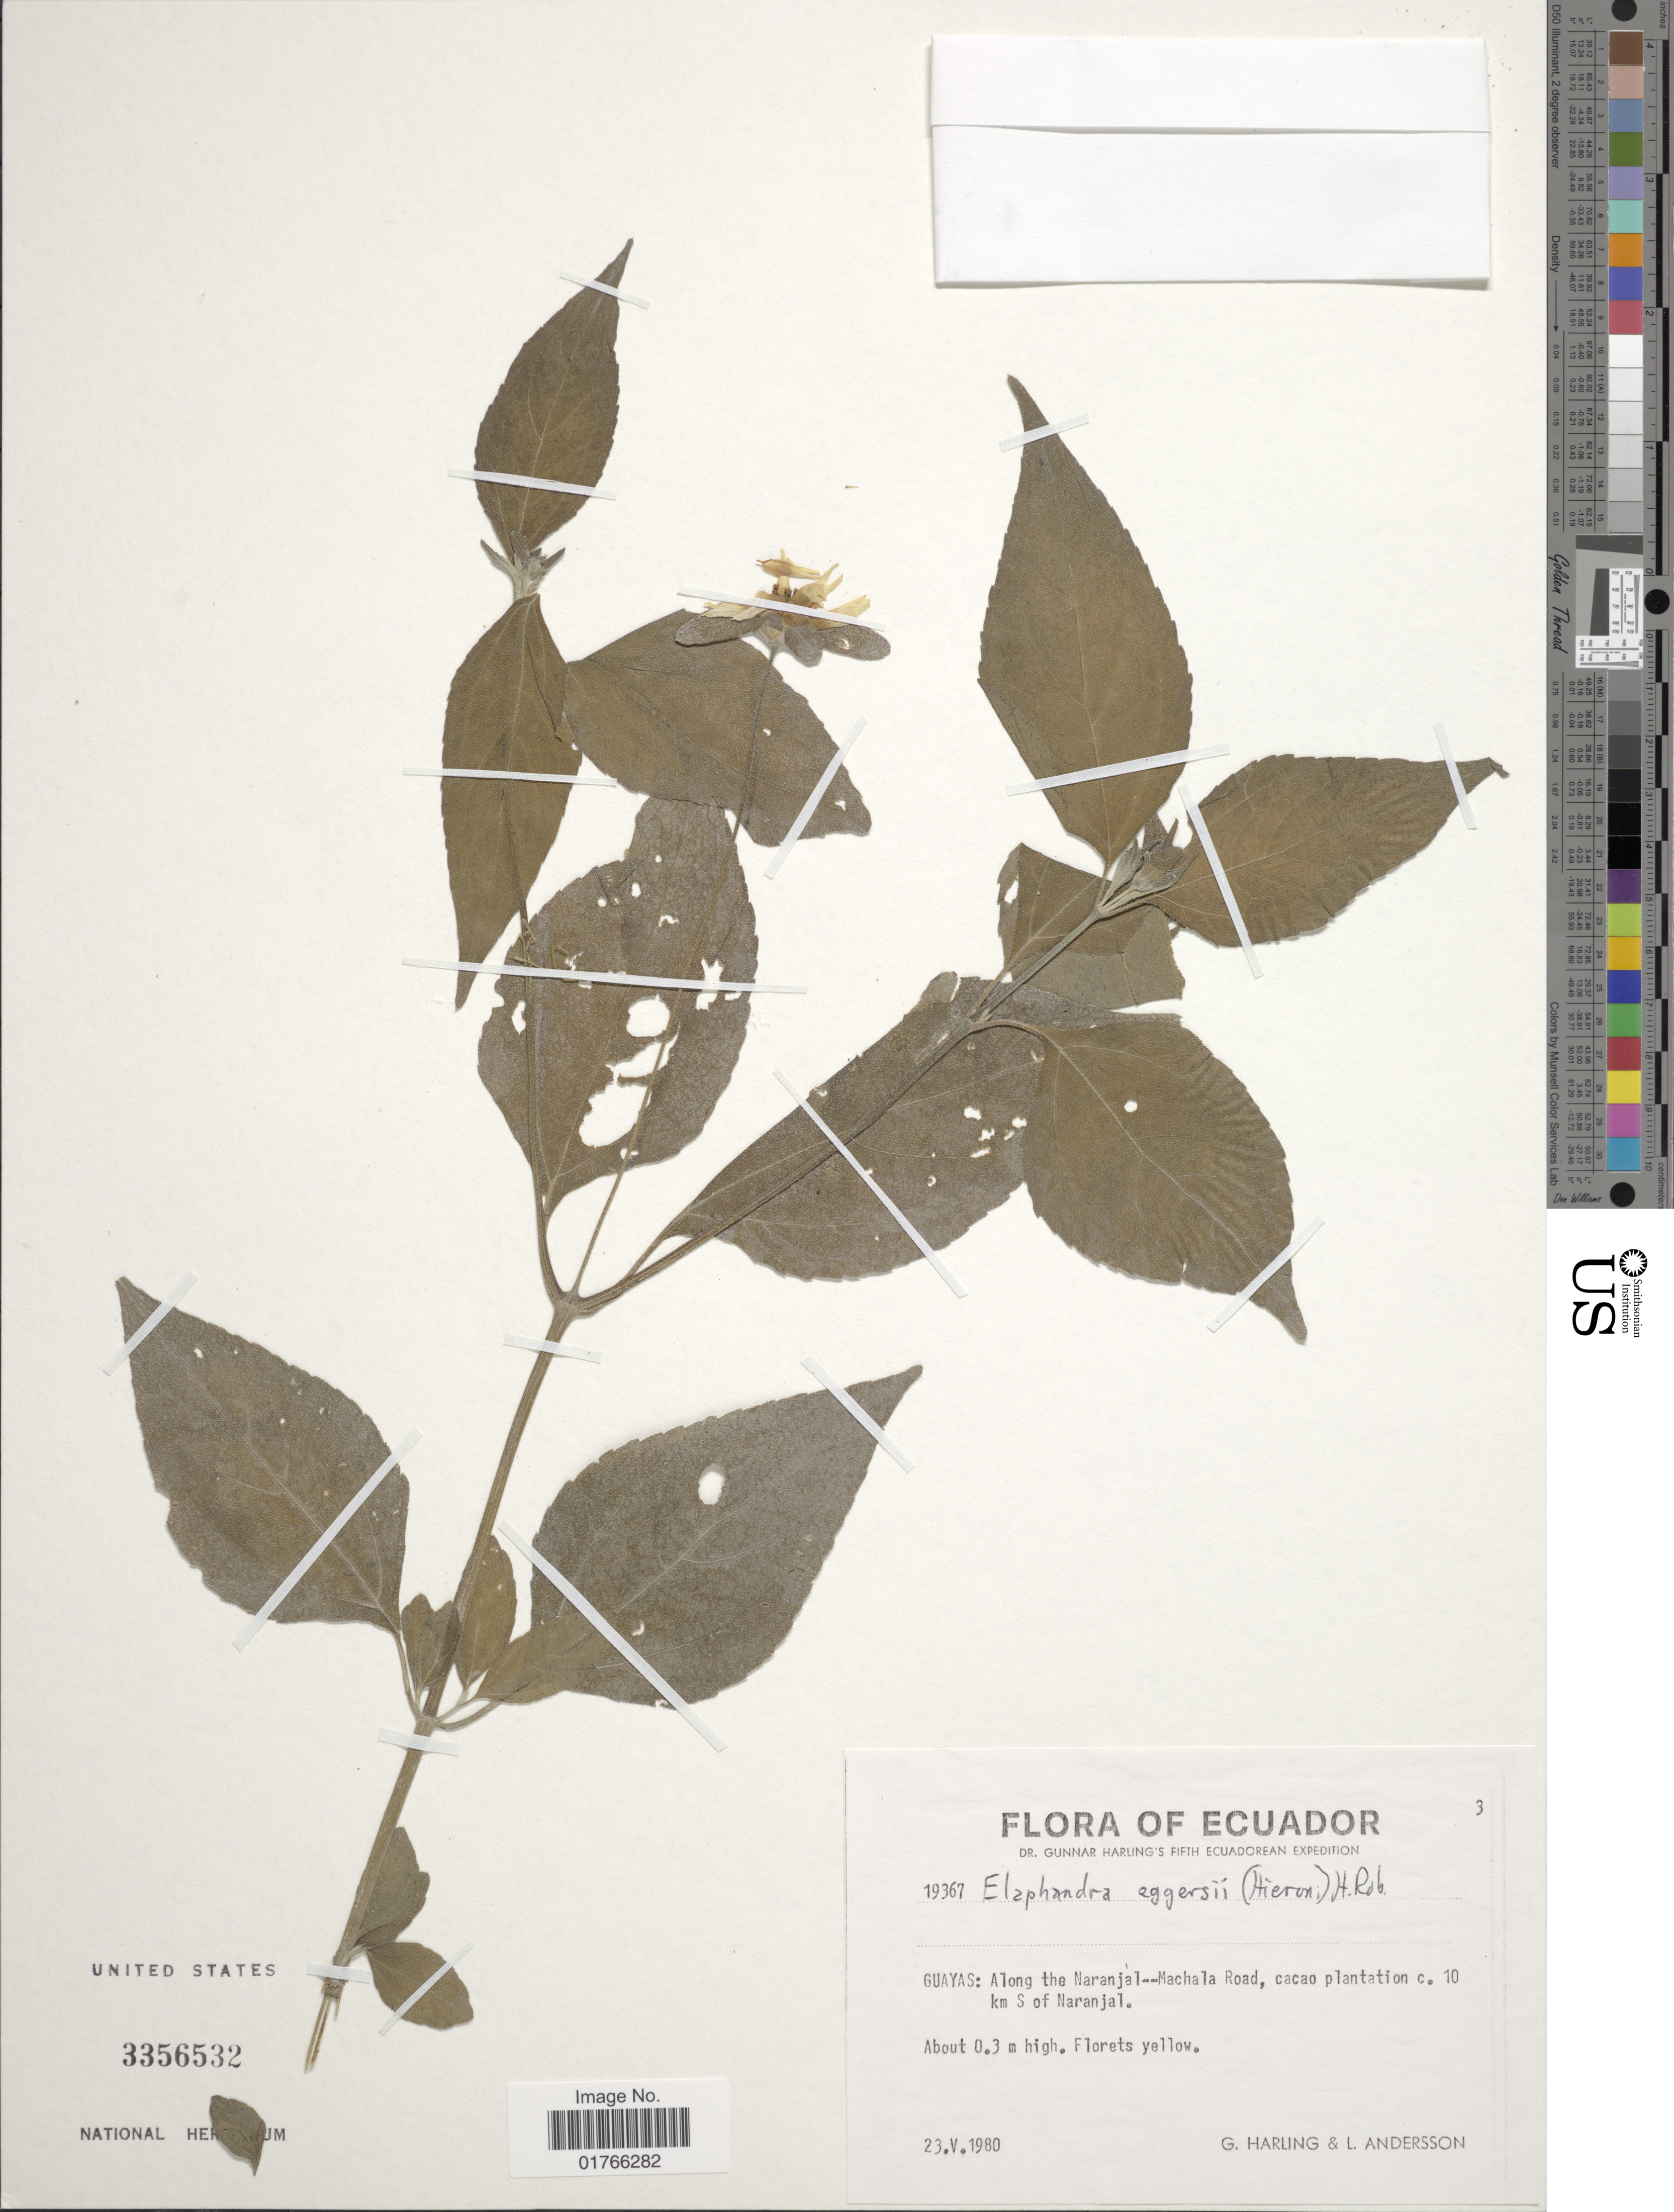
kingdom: Plantae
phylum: Tracheophyta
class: Magnoliopsida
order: Asterales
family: Asteraceae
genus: Elaphandra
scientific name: Elaphandra eggersii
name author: (Hieron.) H. Rob.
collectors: G. Harling & L. Andersson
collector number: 19367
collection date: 1980-05-23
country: Ecuador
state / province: Guayas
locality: Hills E of the Naranjal--Machala Road c. 10 km S of Naranjal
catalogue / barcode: US 3356532